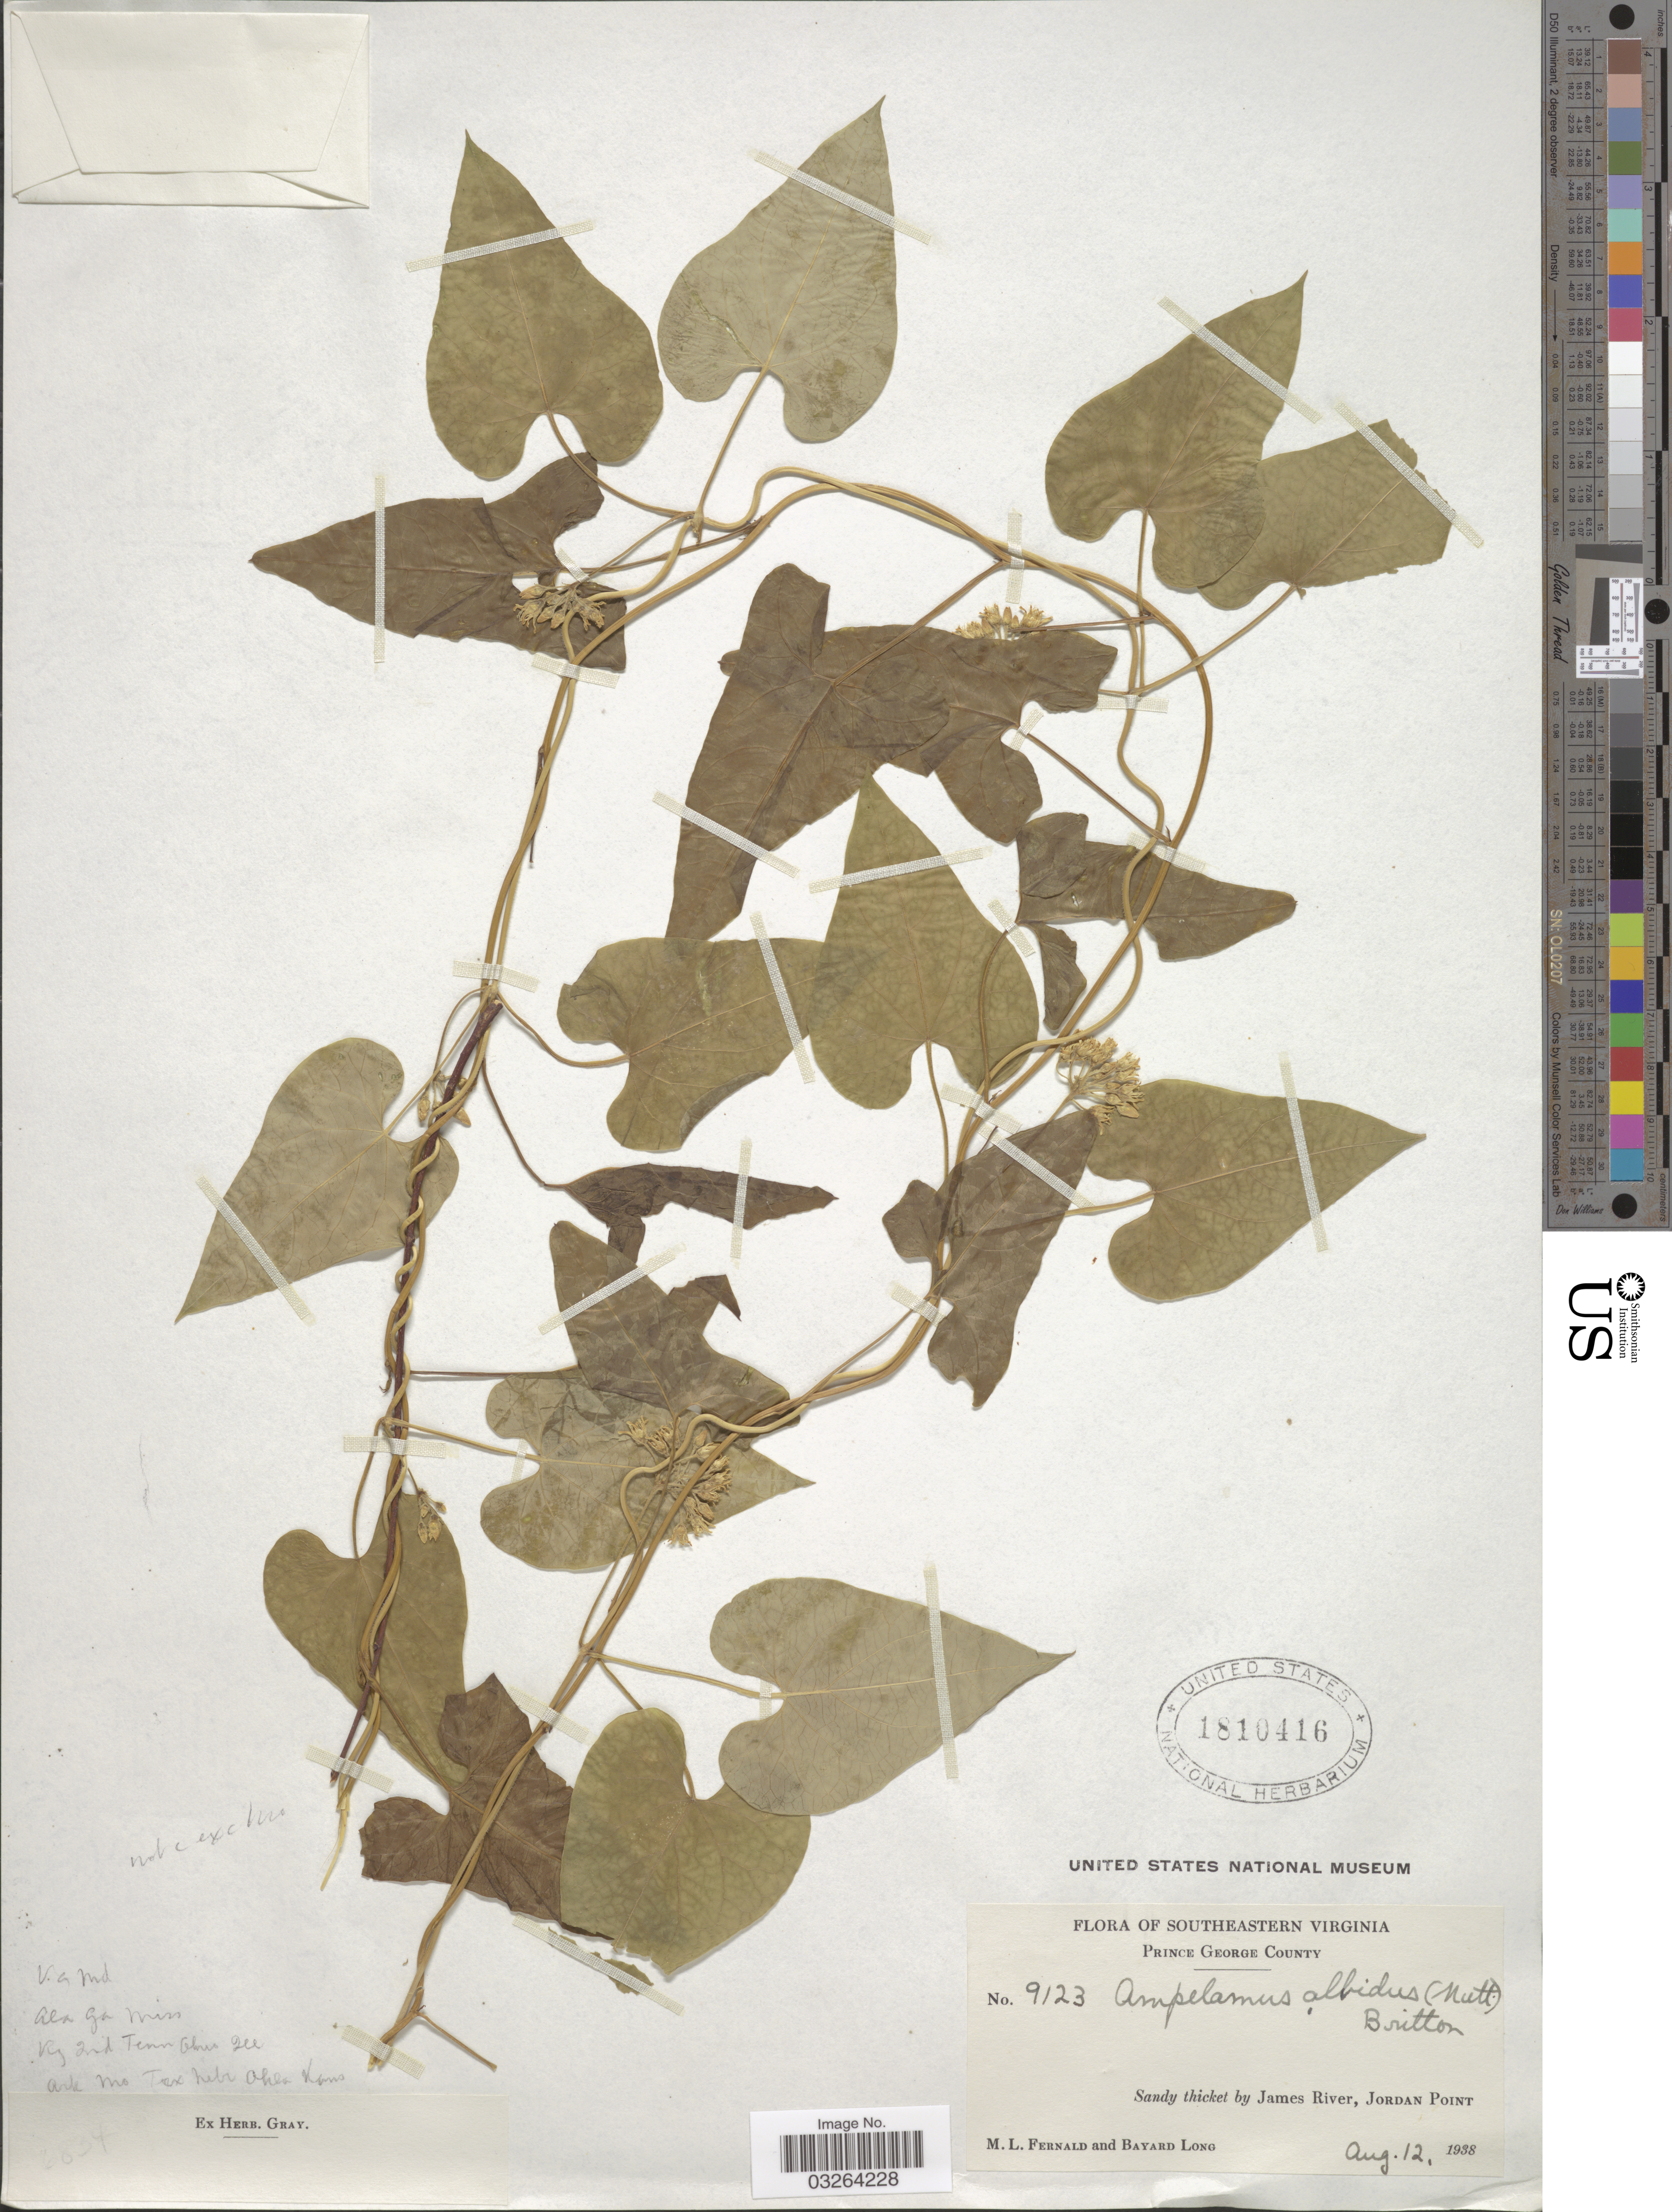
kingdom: Plantae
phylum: Tracheophyta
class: Magnoliopsida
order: Gentianales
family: Apocynaceae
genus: Cynanchum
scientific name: Cynanchum laeve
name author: (Michx.) Pers.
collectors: M. L. Fernald & B. Long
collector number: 9123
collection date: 1938-08-12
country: United States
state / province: Virginia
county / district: Prince George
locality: Southeastern Virginia. Prince George County. Sandy thicket by James River, Jordan Point.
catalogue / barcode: US 1810416